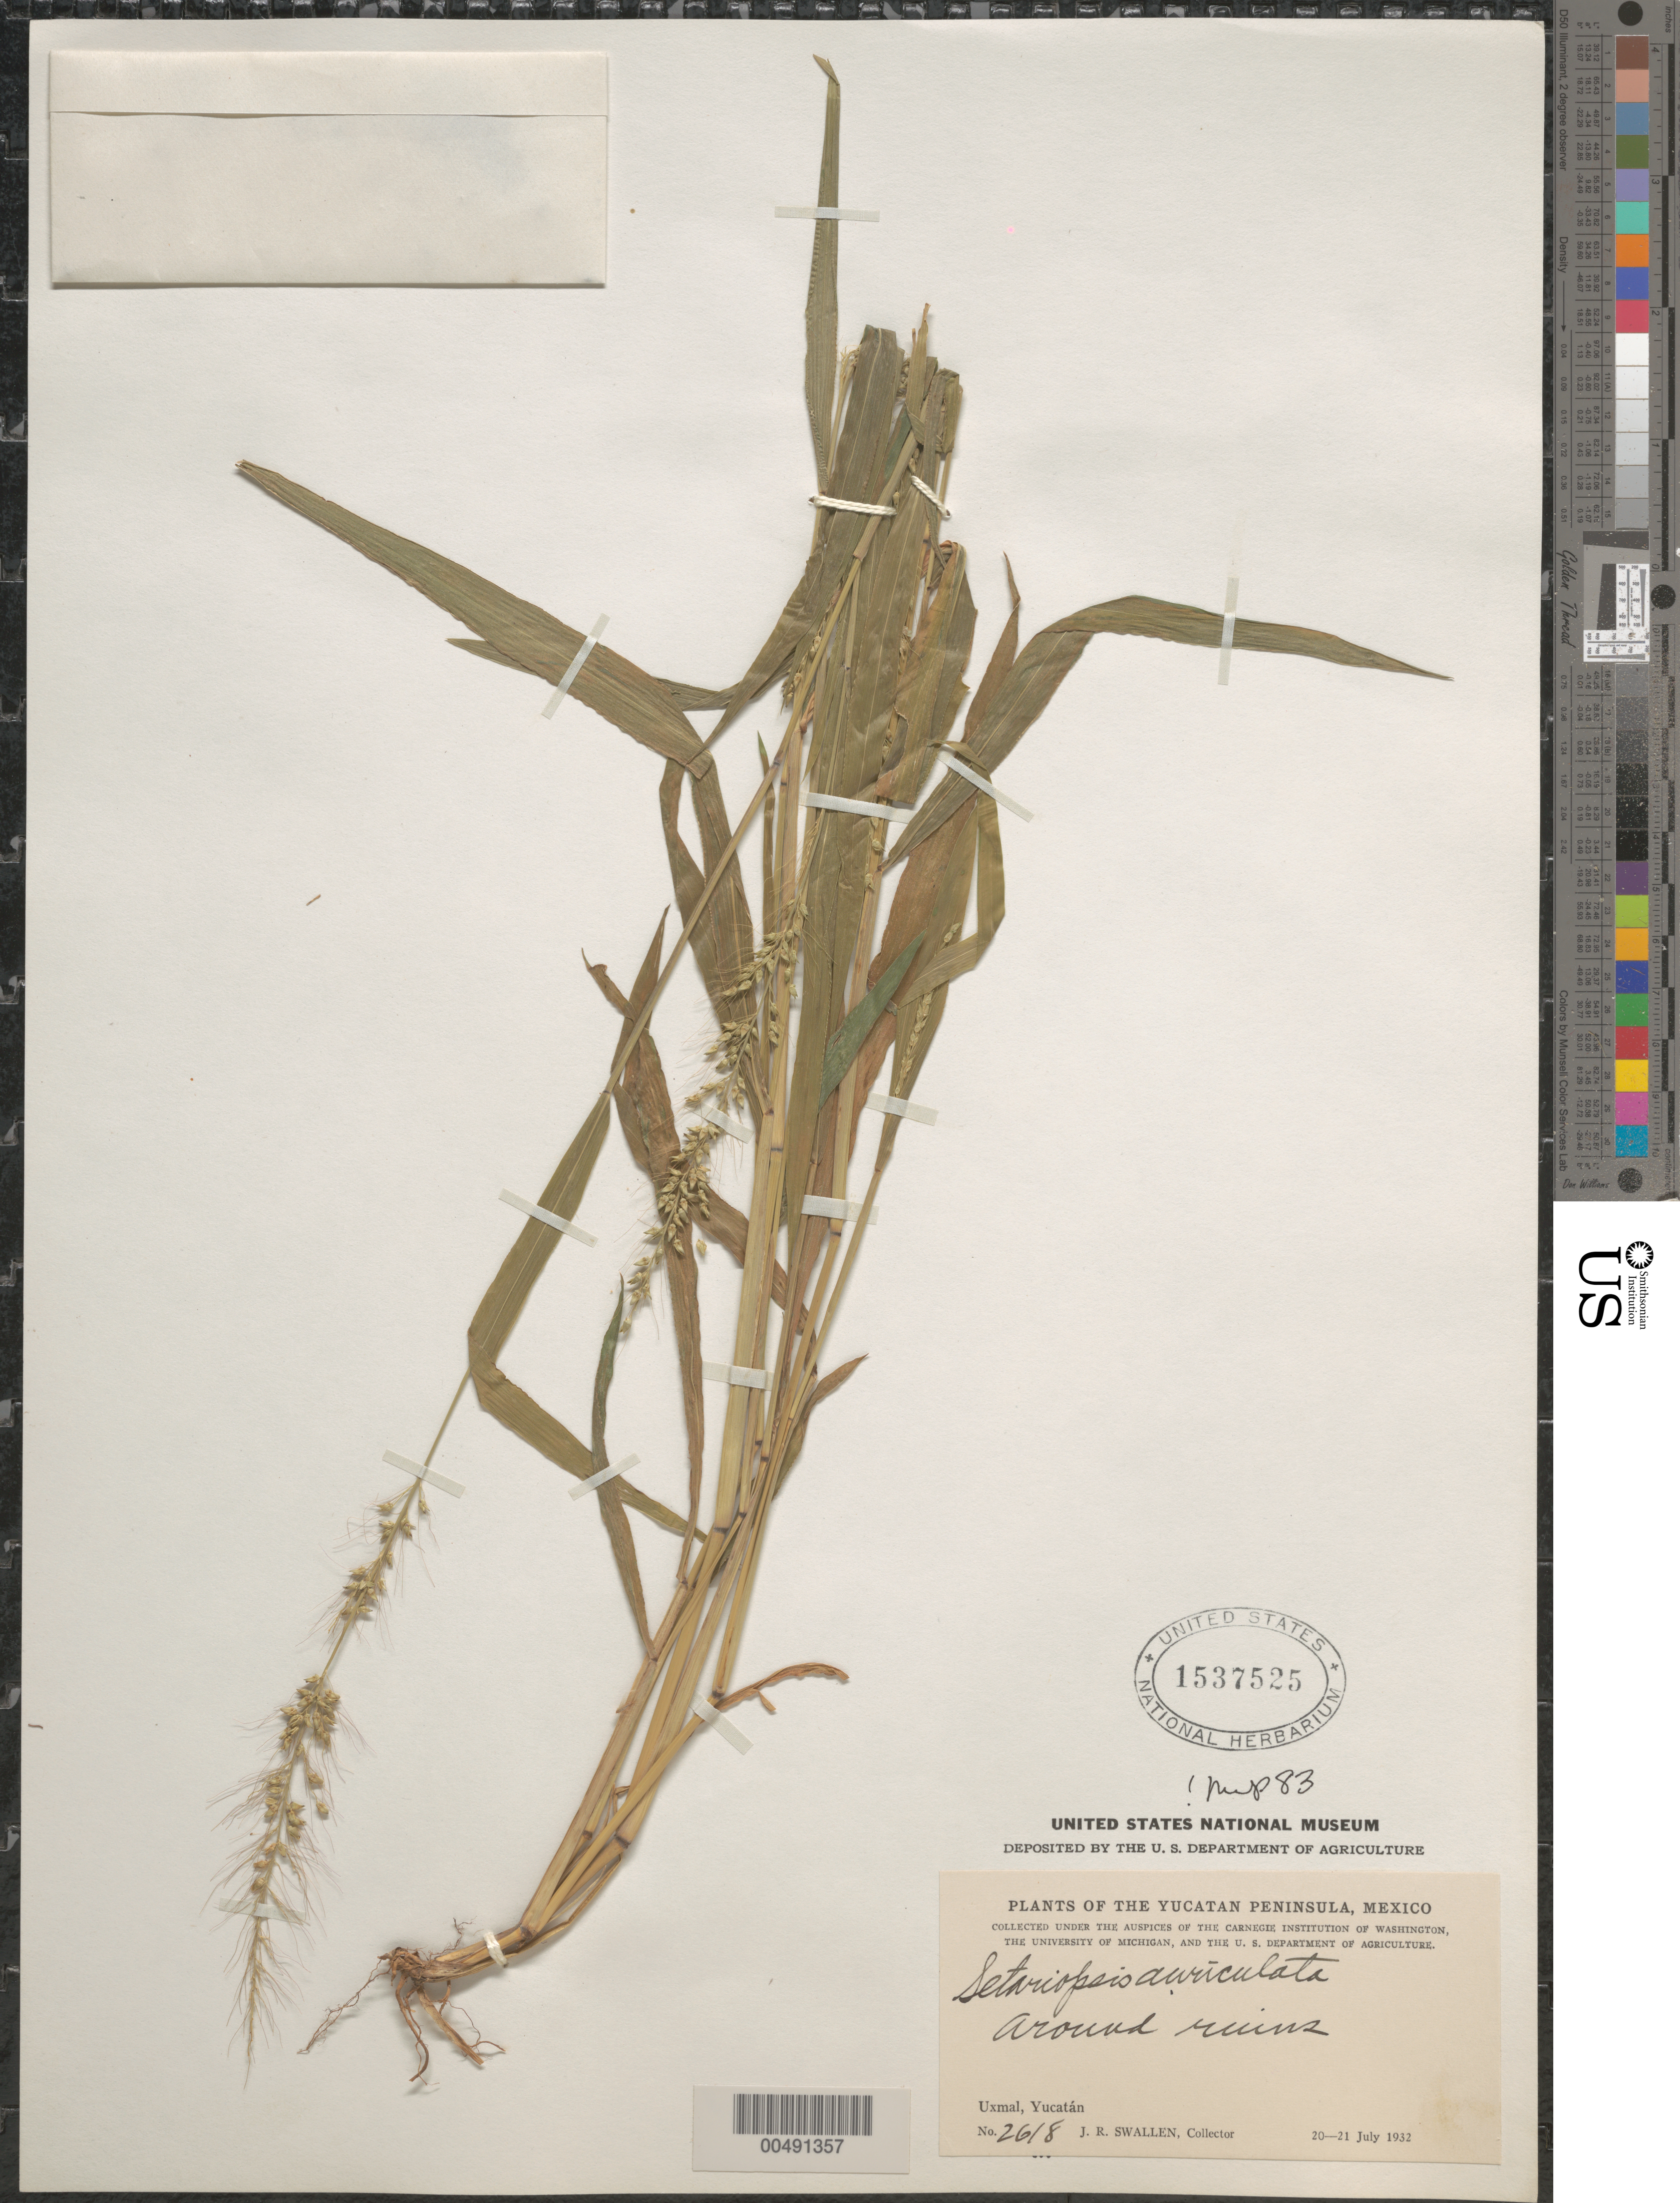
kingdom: Plantae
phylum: Tracheophyta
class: Liliopsida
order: Poales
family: Poaceae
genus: Setariopsis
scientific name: Setariopsis auriculata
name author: (E. Fourn.) Scribn.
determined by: Pohl, R. W.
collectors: J. R. Swallen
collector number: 2618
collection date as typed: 20 Jul 1932 to 21 Jul 1932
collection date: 1932-07-20/1932-07-21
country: Mexico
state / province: Yucatan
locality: Uxmal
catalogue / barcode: US 1537525